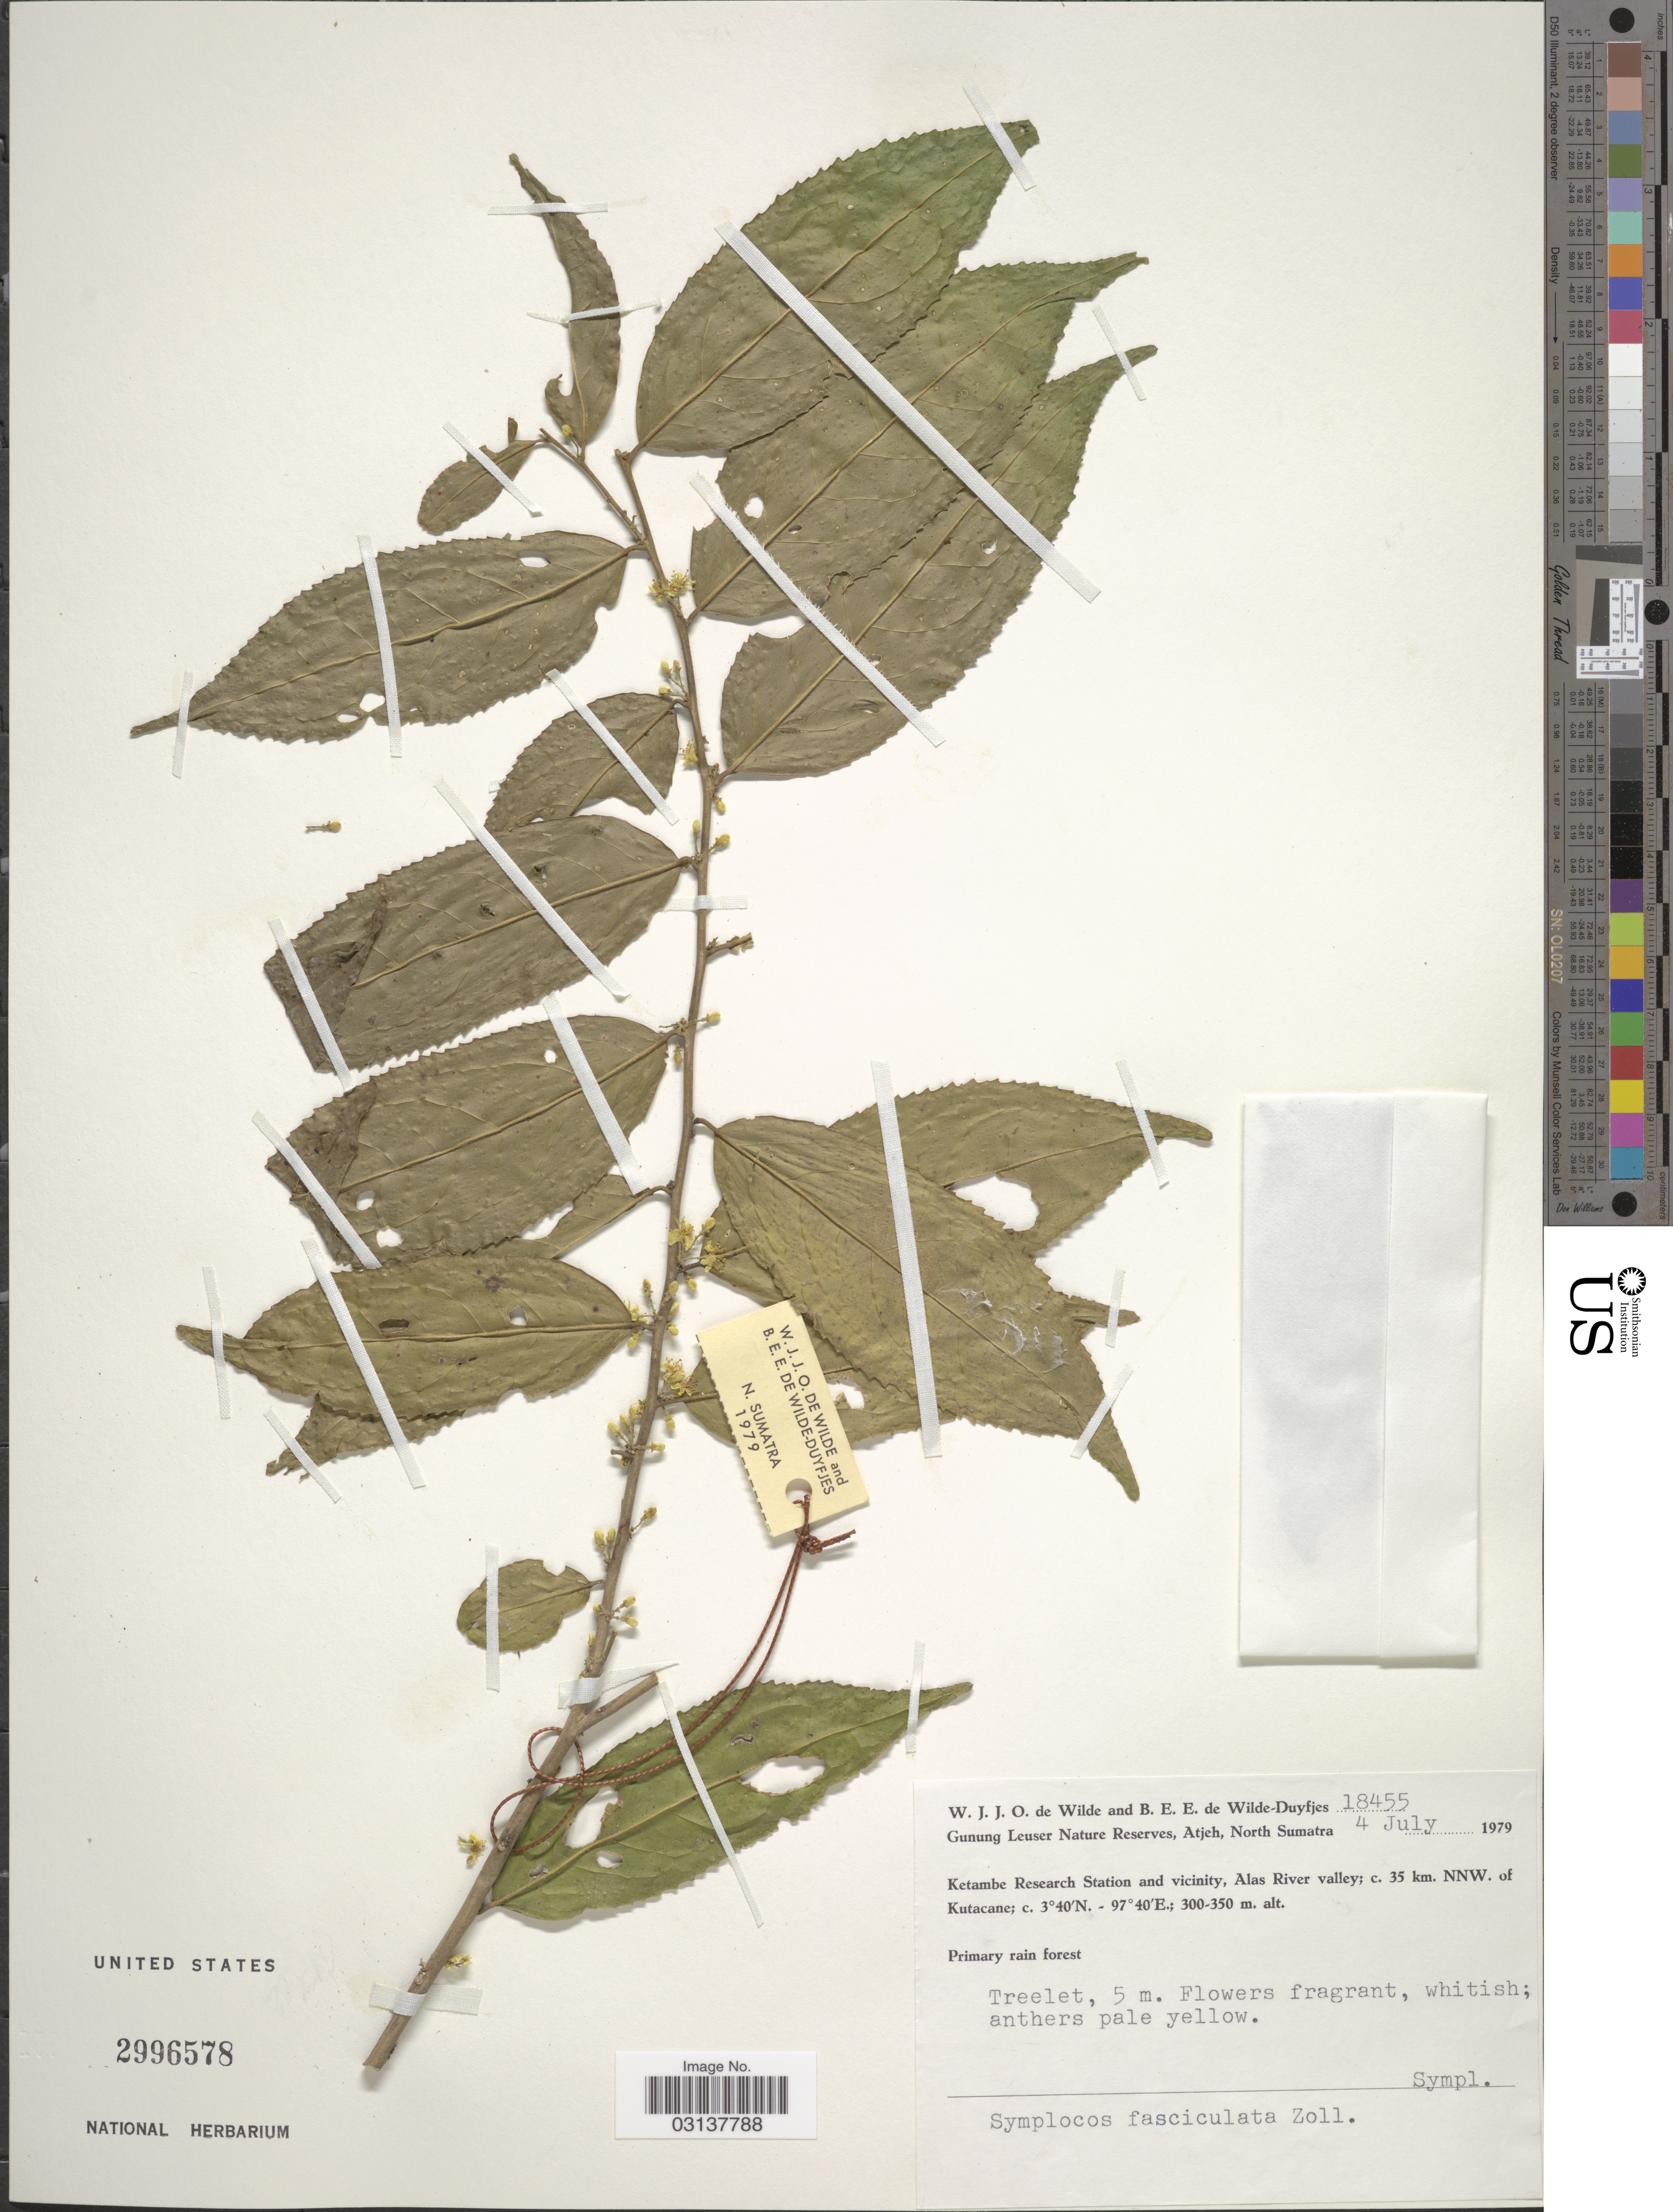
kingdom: Plantae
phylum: Tracheophyta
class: Magnoliopsida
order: Ericales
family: Symplocaceae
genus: Symplocos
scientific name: Symplocos fasciculata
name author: Zoll.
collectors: W. J. de Wilde & B. E. de Wilde-Duyfjes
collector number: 18455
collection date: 1979-07-04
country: Indonesia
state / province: Sumatra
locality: Gunung Leuser Nature Reserve, Atjeh, North Sumatra, Ketambe Research Station and vicinity, Alas River valley; c. 35 km. NNW. of Kutacane.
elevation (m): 300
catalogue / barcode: US 2996578